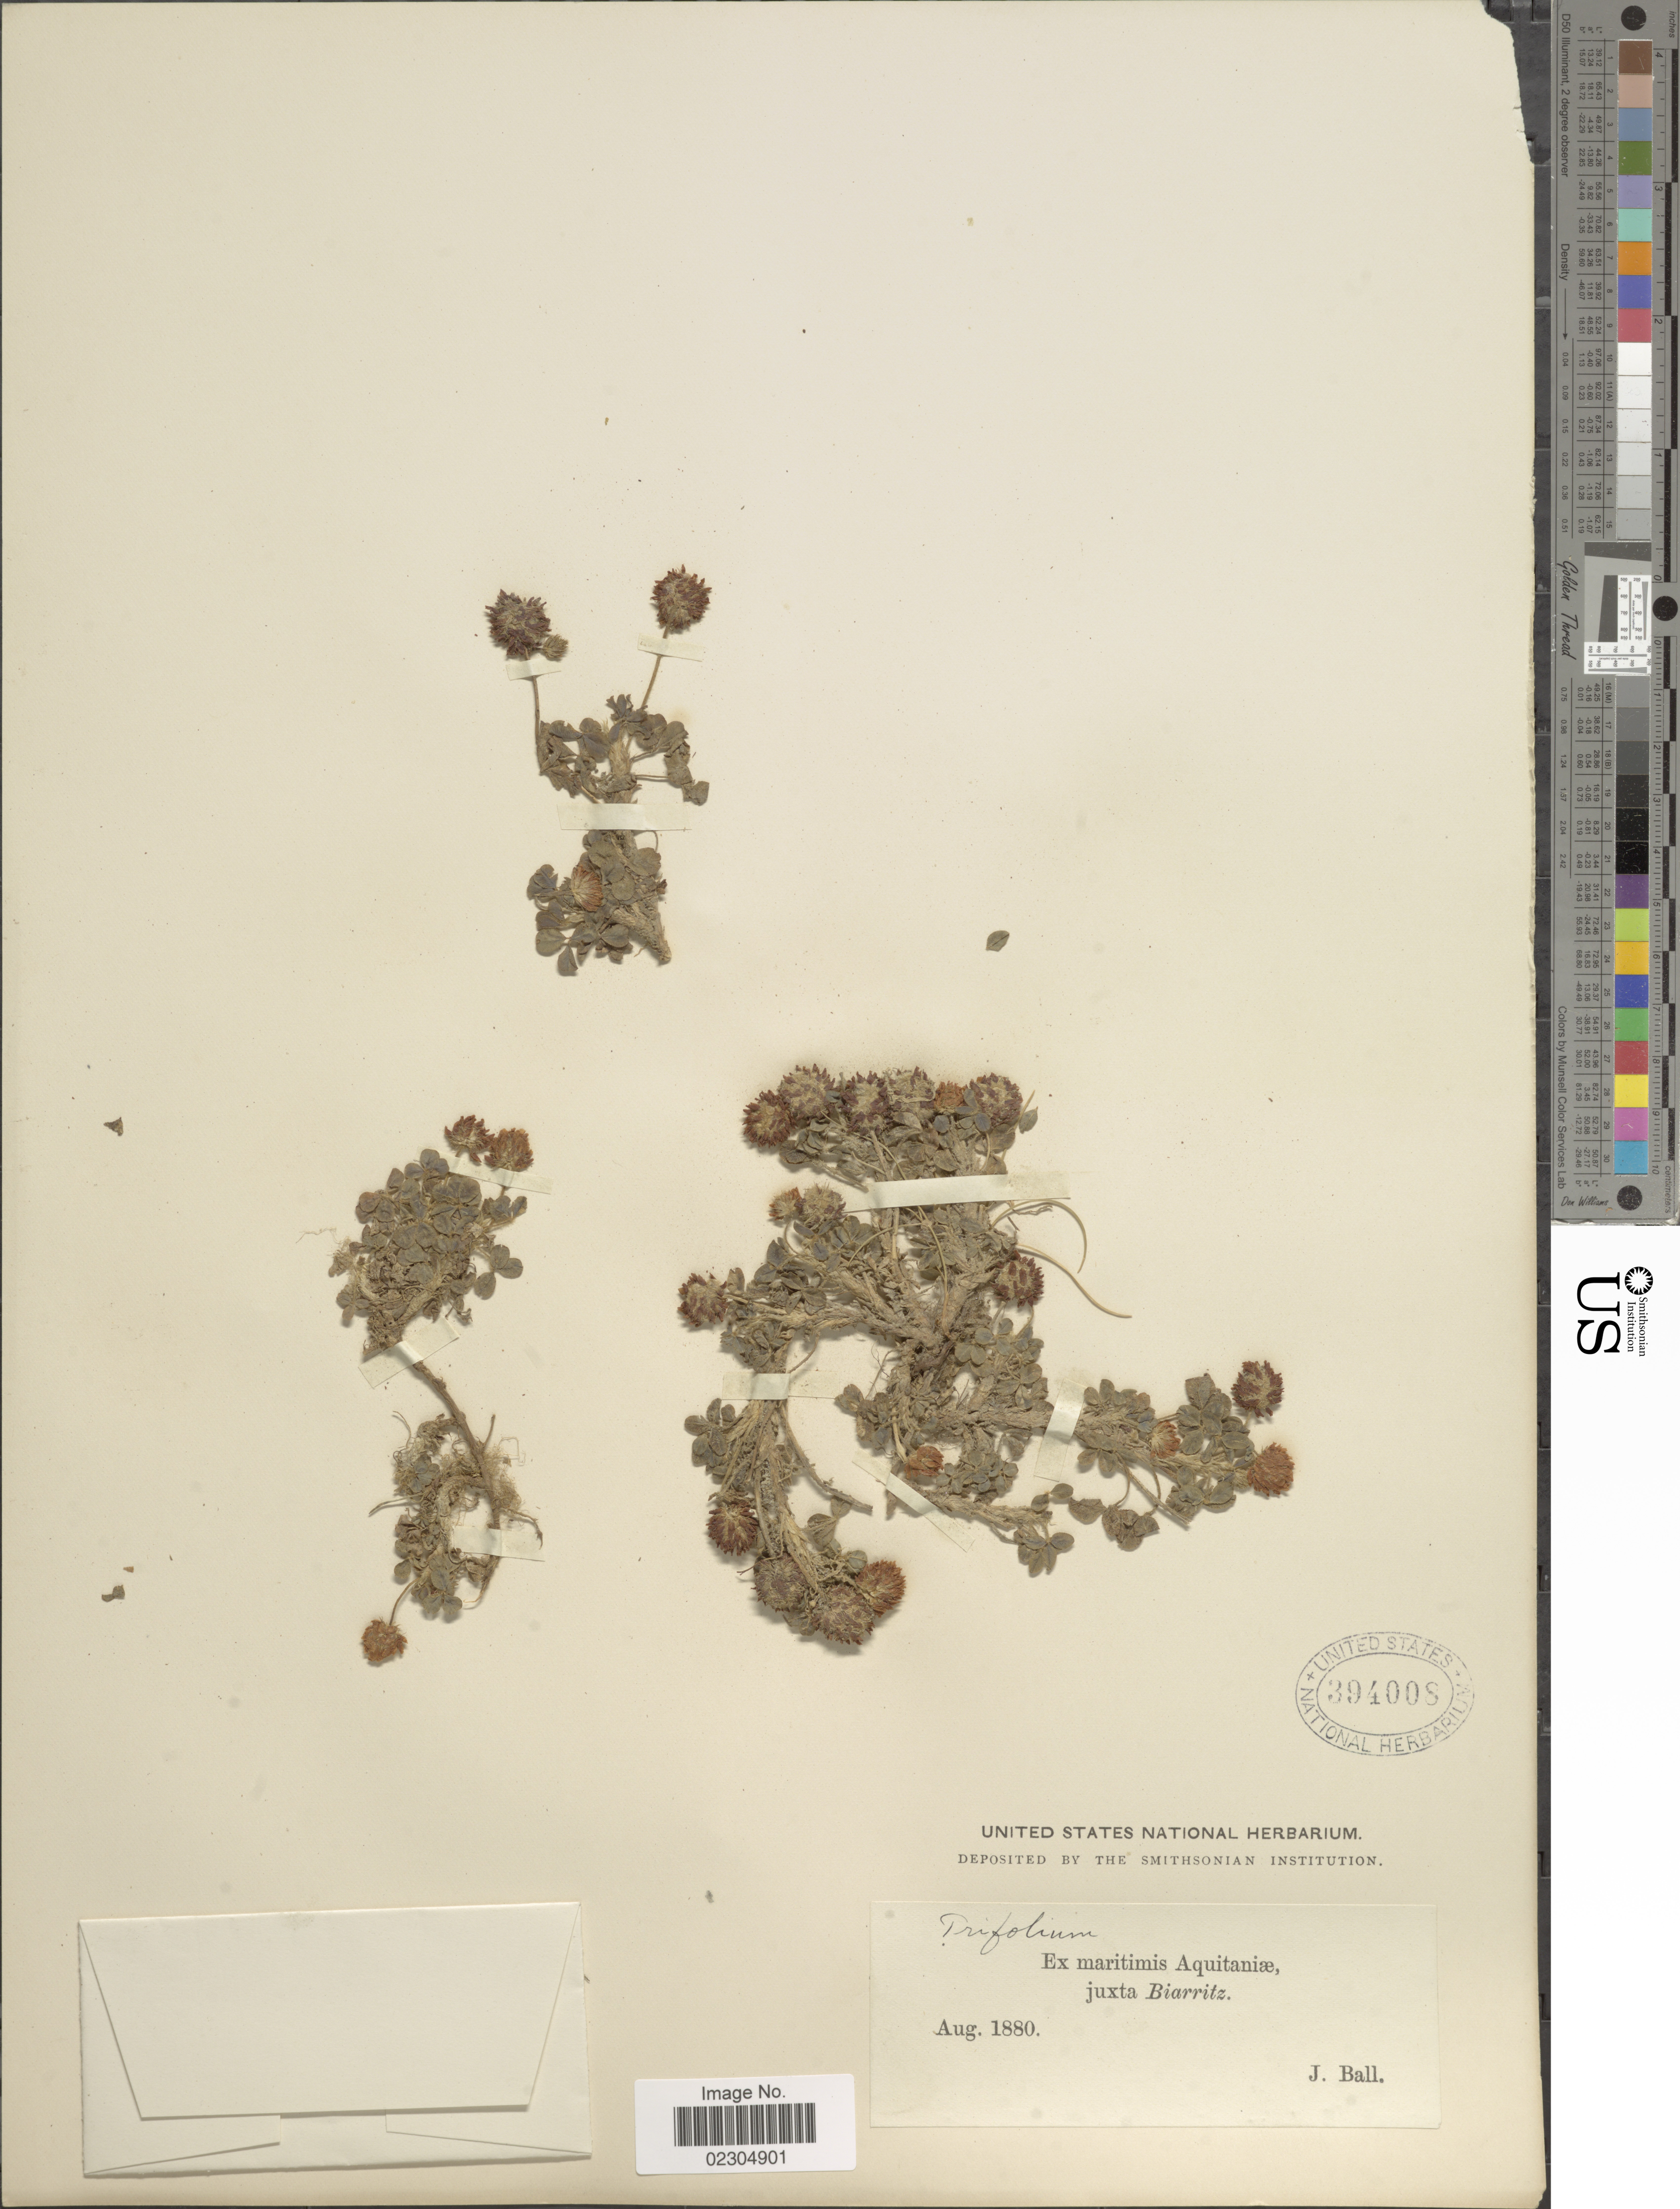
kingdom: Plantae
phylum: Tracheophyta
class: Magnoliopsida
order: Fabales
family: Fabaceae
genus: Trifolium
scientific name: Trifolium sp.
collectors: J. Ball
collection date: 1880-08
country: France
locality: Ex maritimis Aquitaniae. Biarritz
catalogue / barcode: US 394008